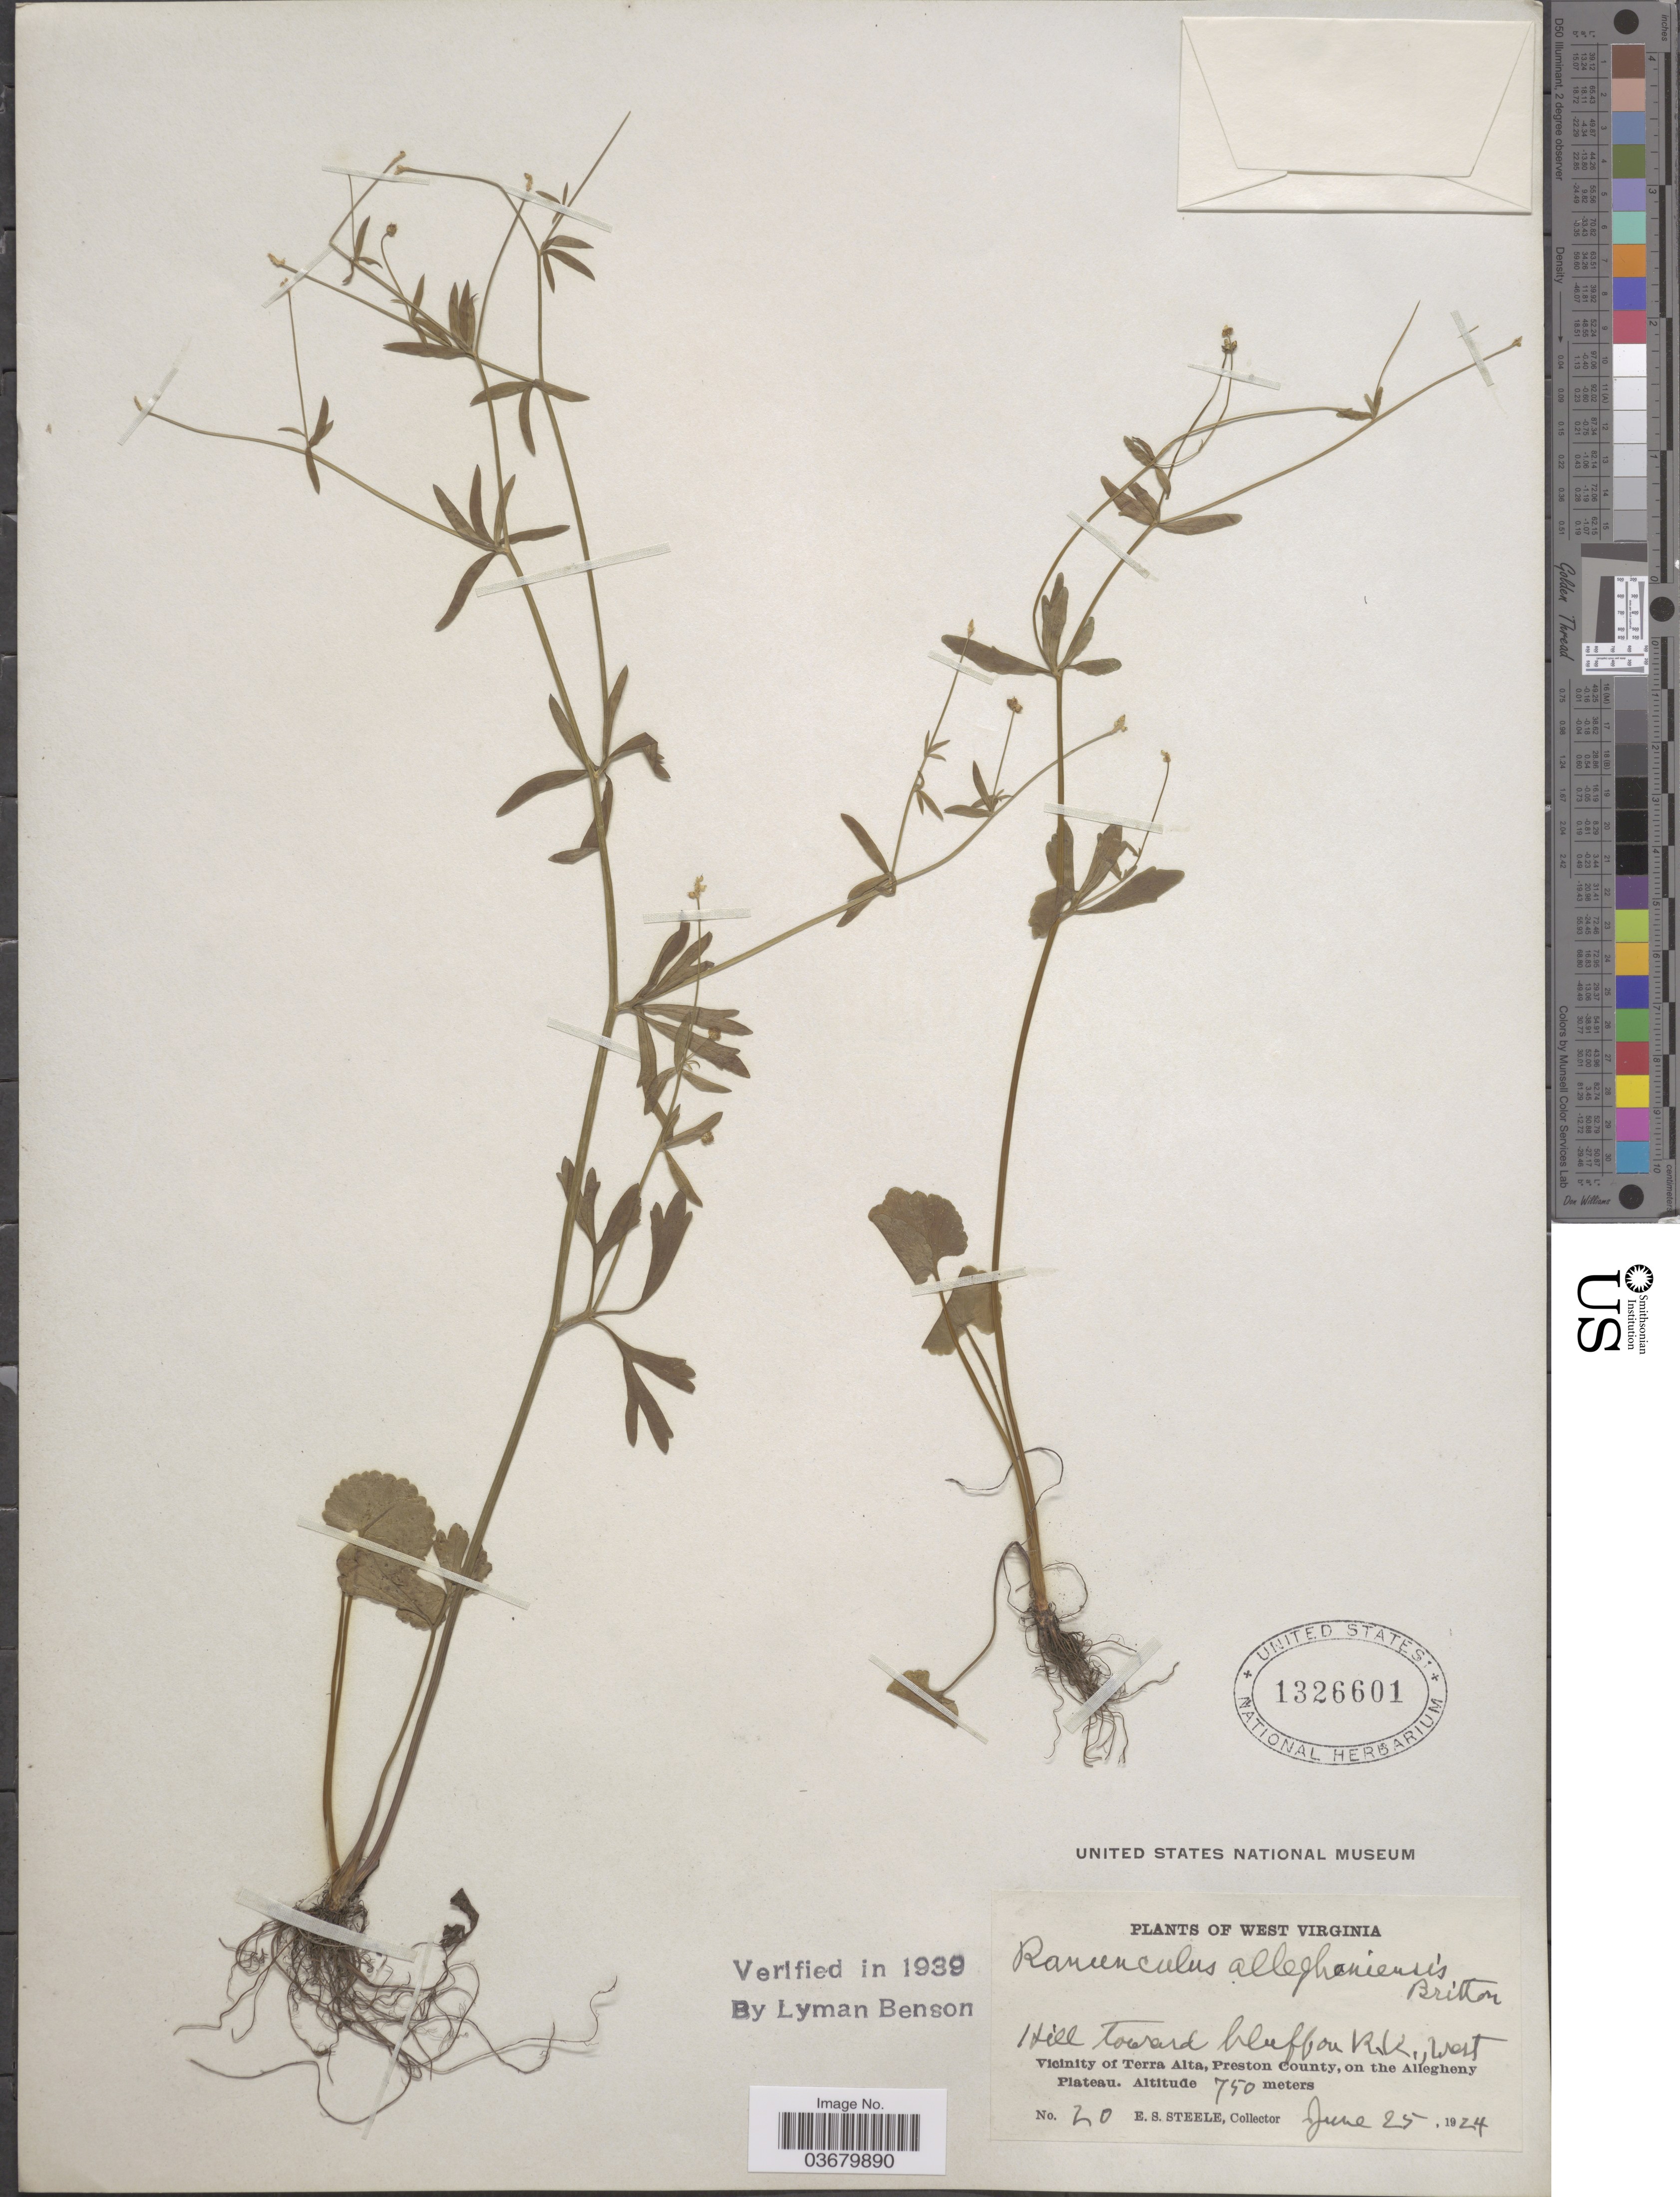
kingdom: Plantae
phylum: Tracheophyta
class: Magnoliopsida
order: Ranunculales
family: Ranunculaceae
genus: Ranunculus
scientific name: Ranunculus allegheniensis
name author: Britton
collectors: E. Steele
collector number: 20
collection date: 1924-06-25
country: United States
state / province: West Virginia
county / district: Preston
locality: Hill toward bluffon R.R., West. Vicinity of Terra Alta, Preston County, on the Allegheny Plateau.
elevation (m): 750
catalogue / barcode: US 1326601